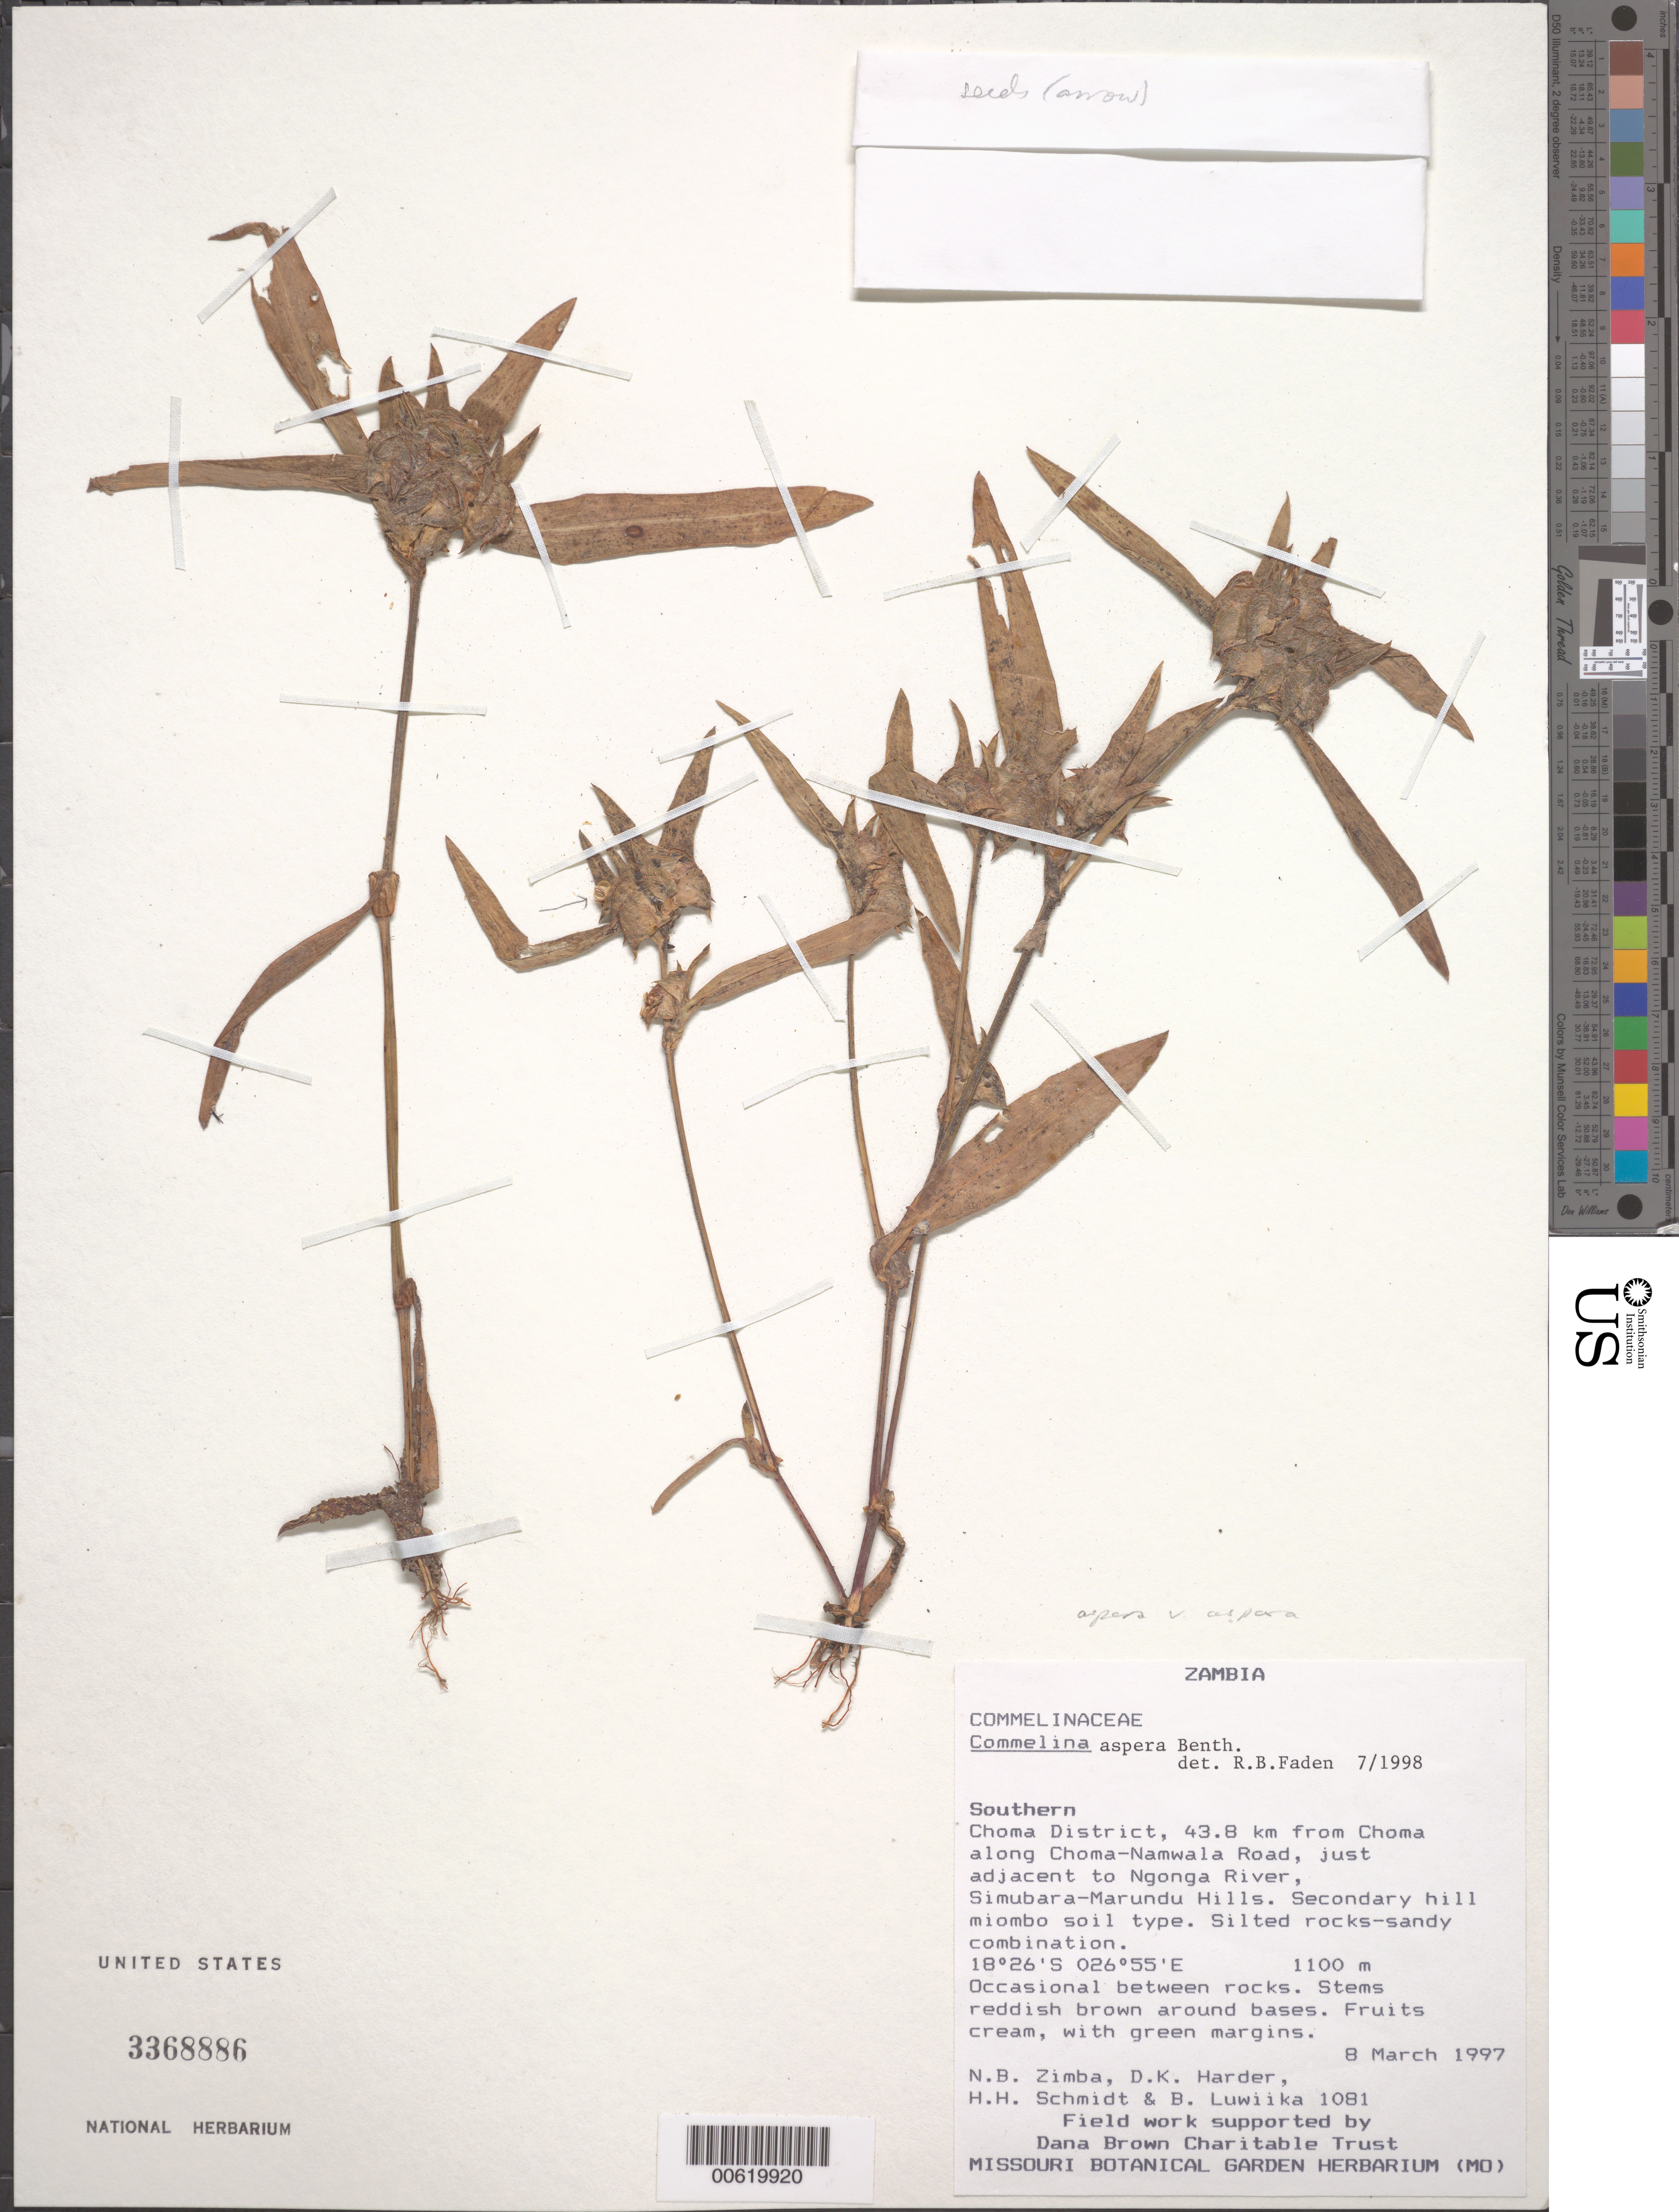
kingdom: Plantae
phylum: Tracheophyta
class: Liliopsida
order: Commelinales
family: Commelinaceae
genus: Commelina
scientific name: Commelina aspera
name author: G. Don ex Benth.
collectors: N. B. Zimba, D. Harder, H. H. Schmidt & B. Luwiika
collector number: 1081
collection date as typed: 08 Mar 1997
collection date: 1997-03-08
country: Zambia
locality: Choma dist., along choma-namwala road, adjacent to ngonga river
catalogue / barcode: US 3368886